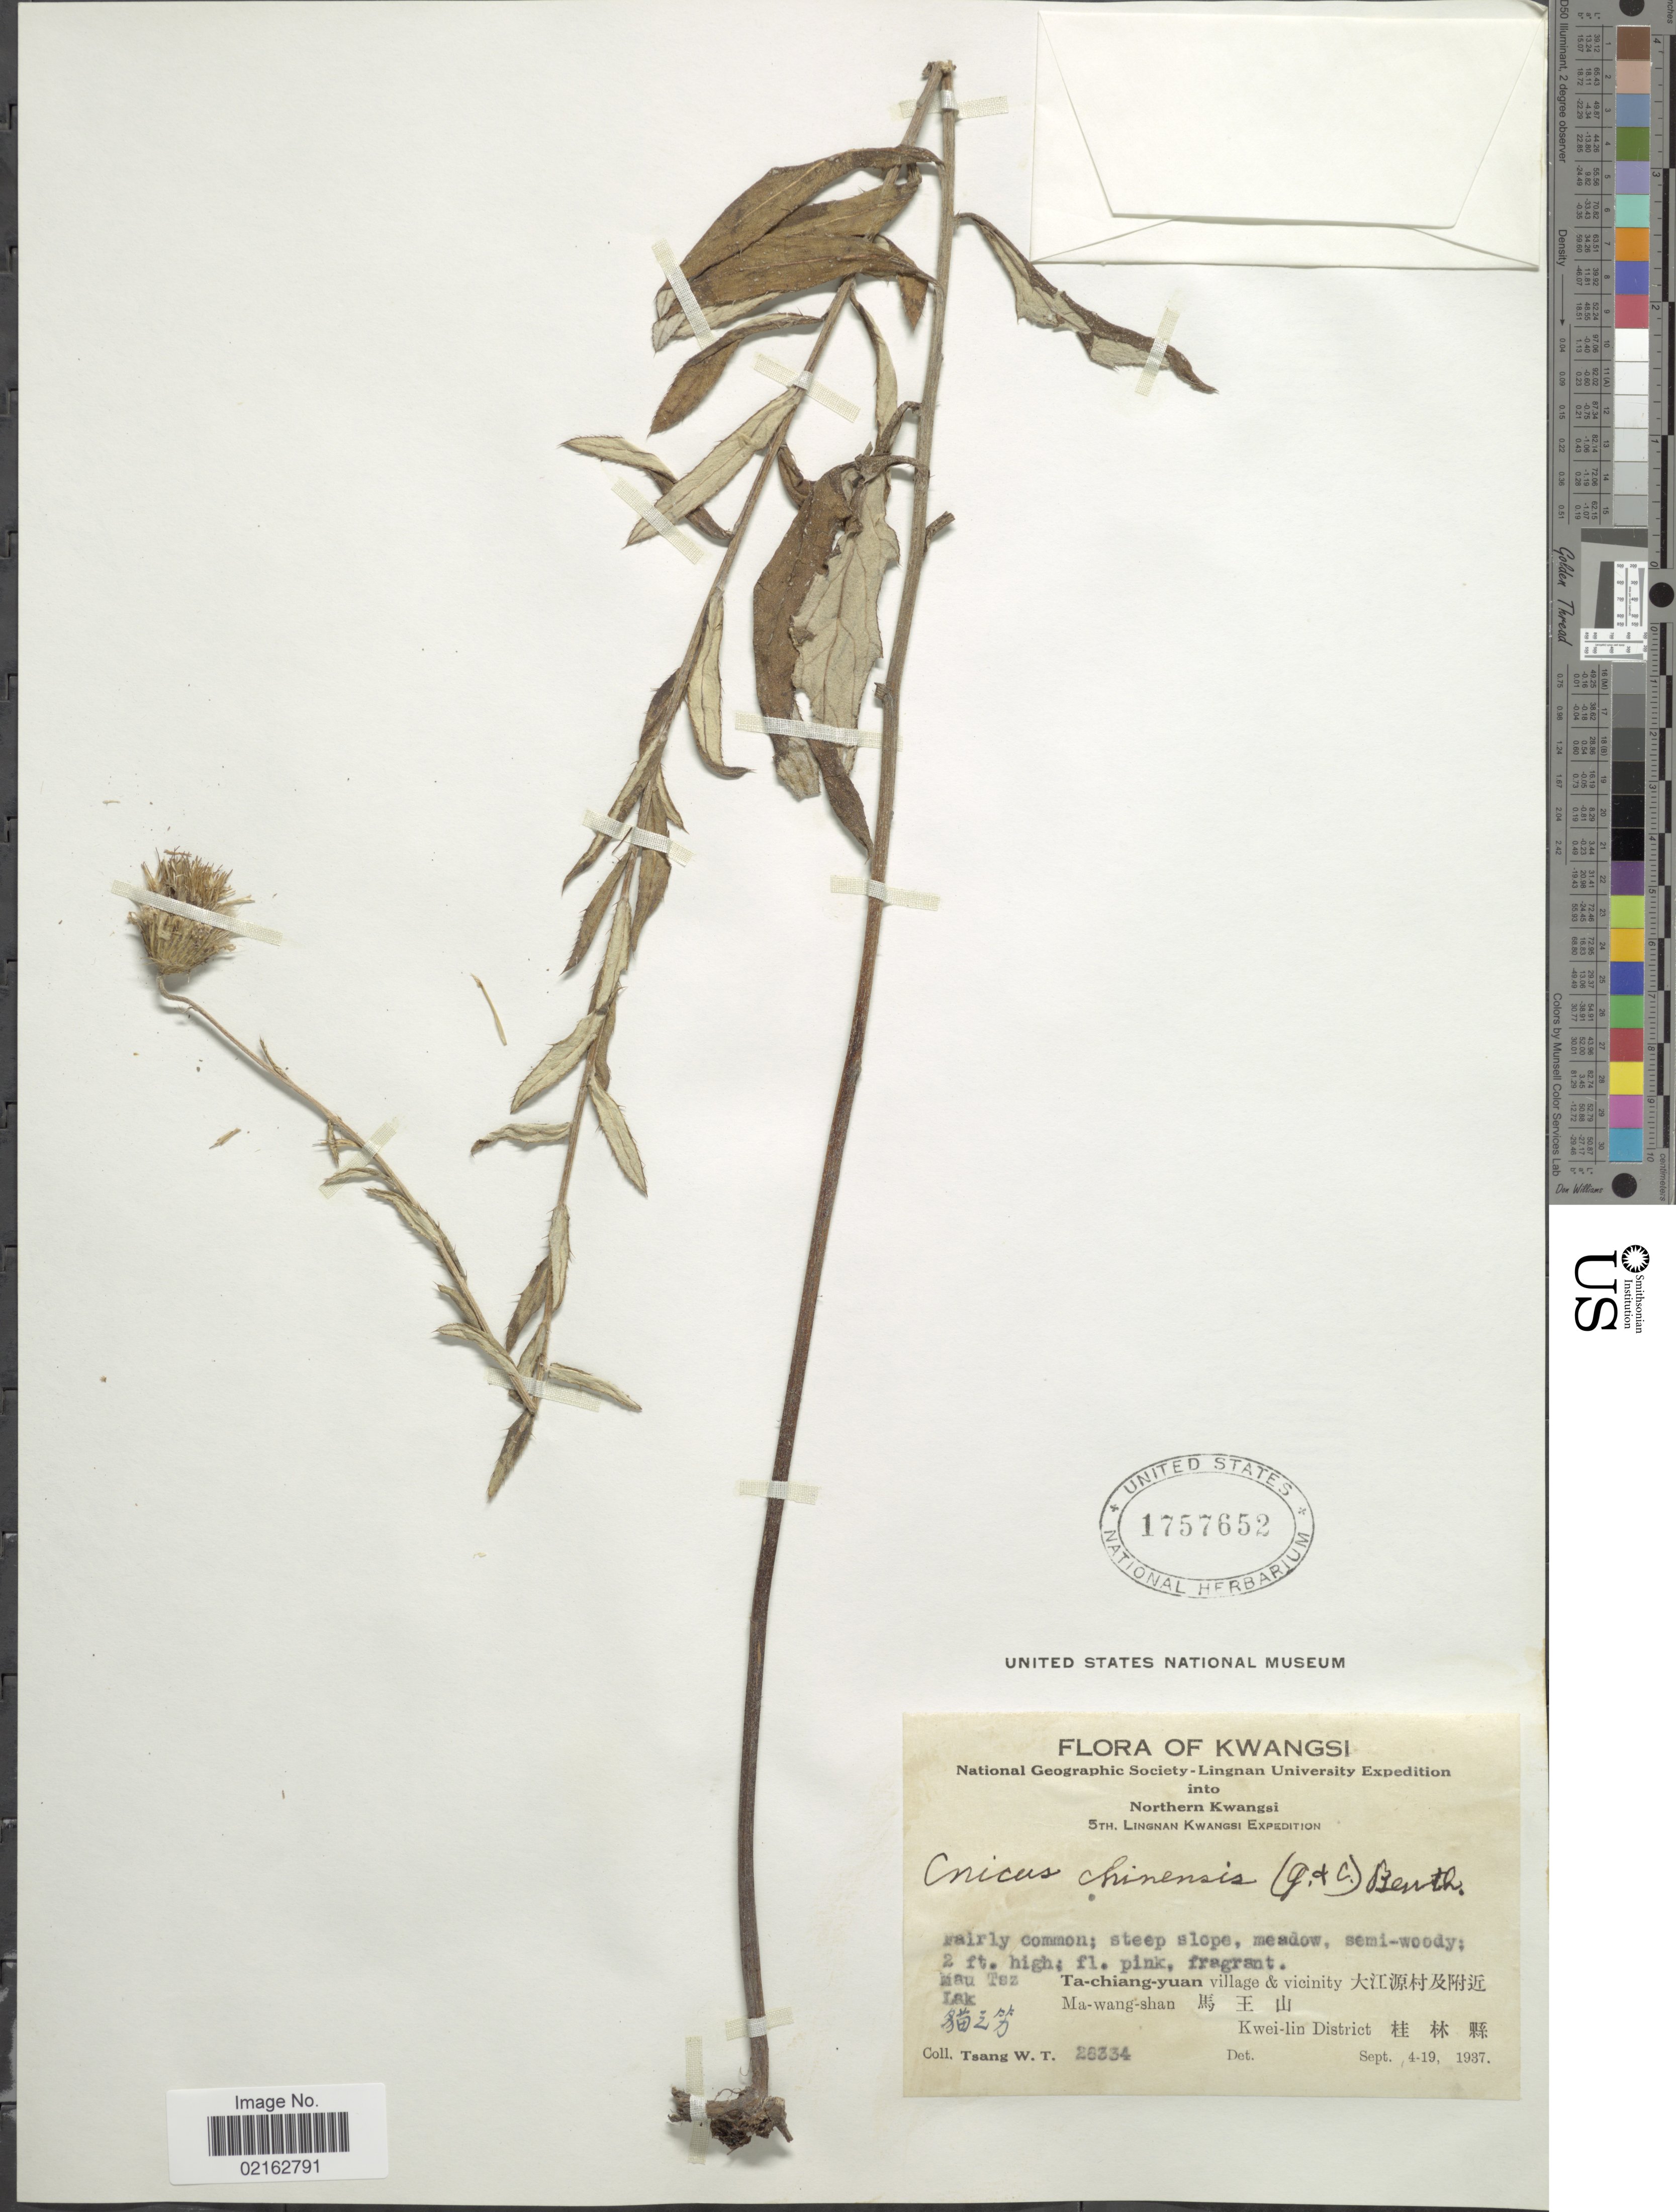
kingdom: Plantae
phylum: Tracheophyta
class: Magnoliopsida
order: Asterales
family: Asteraceae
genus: Cirsium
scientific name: Cirsium lineare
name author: (Thunb.) Sch. Bip.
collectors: W. T. Tsang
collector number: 28334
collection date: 1937-09-04/1937-09-19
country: China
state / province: Guangxi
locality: Kwangsi. Lingnan Kwangsi. Mau Tez Lak X. Ta-chiang-yuan village & vicinity X. Ma-wang-shan X. Kwei-lin District X.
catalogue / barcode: US 1757652